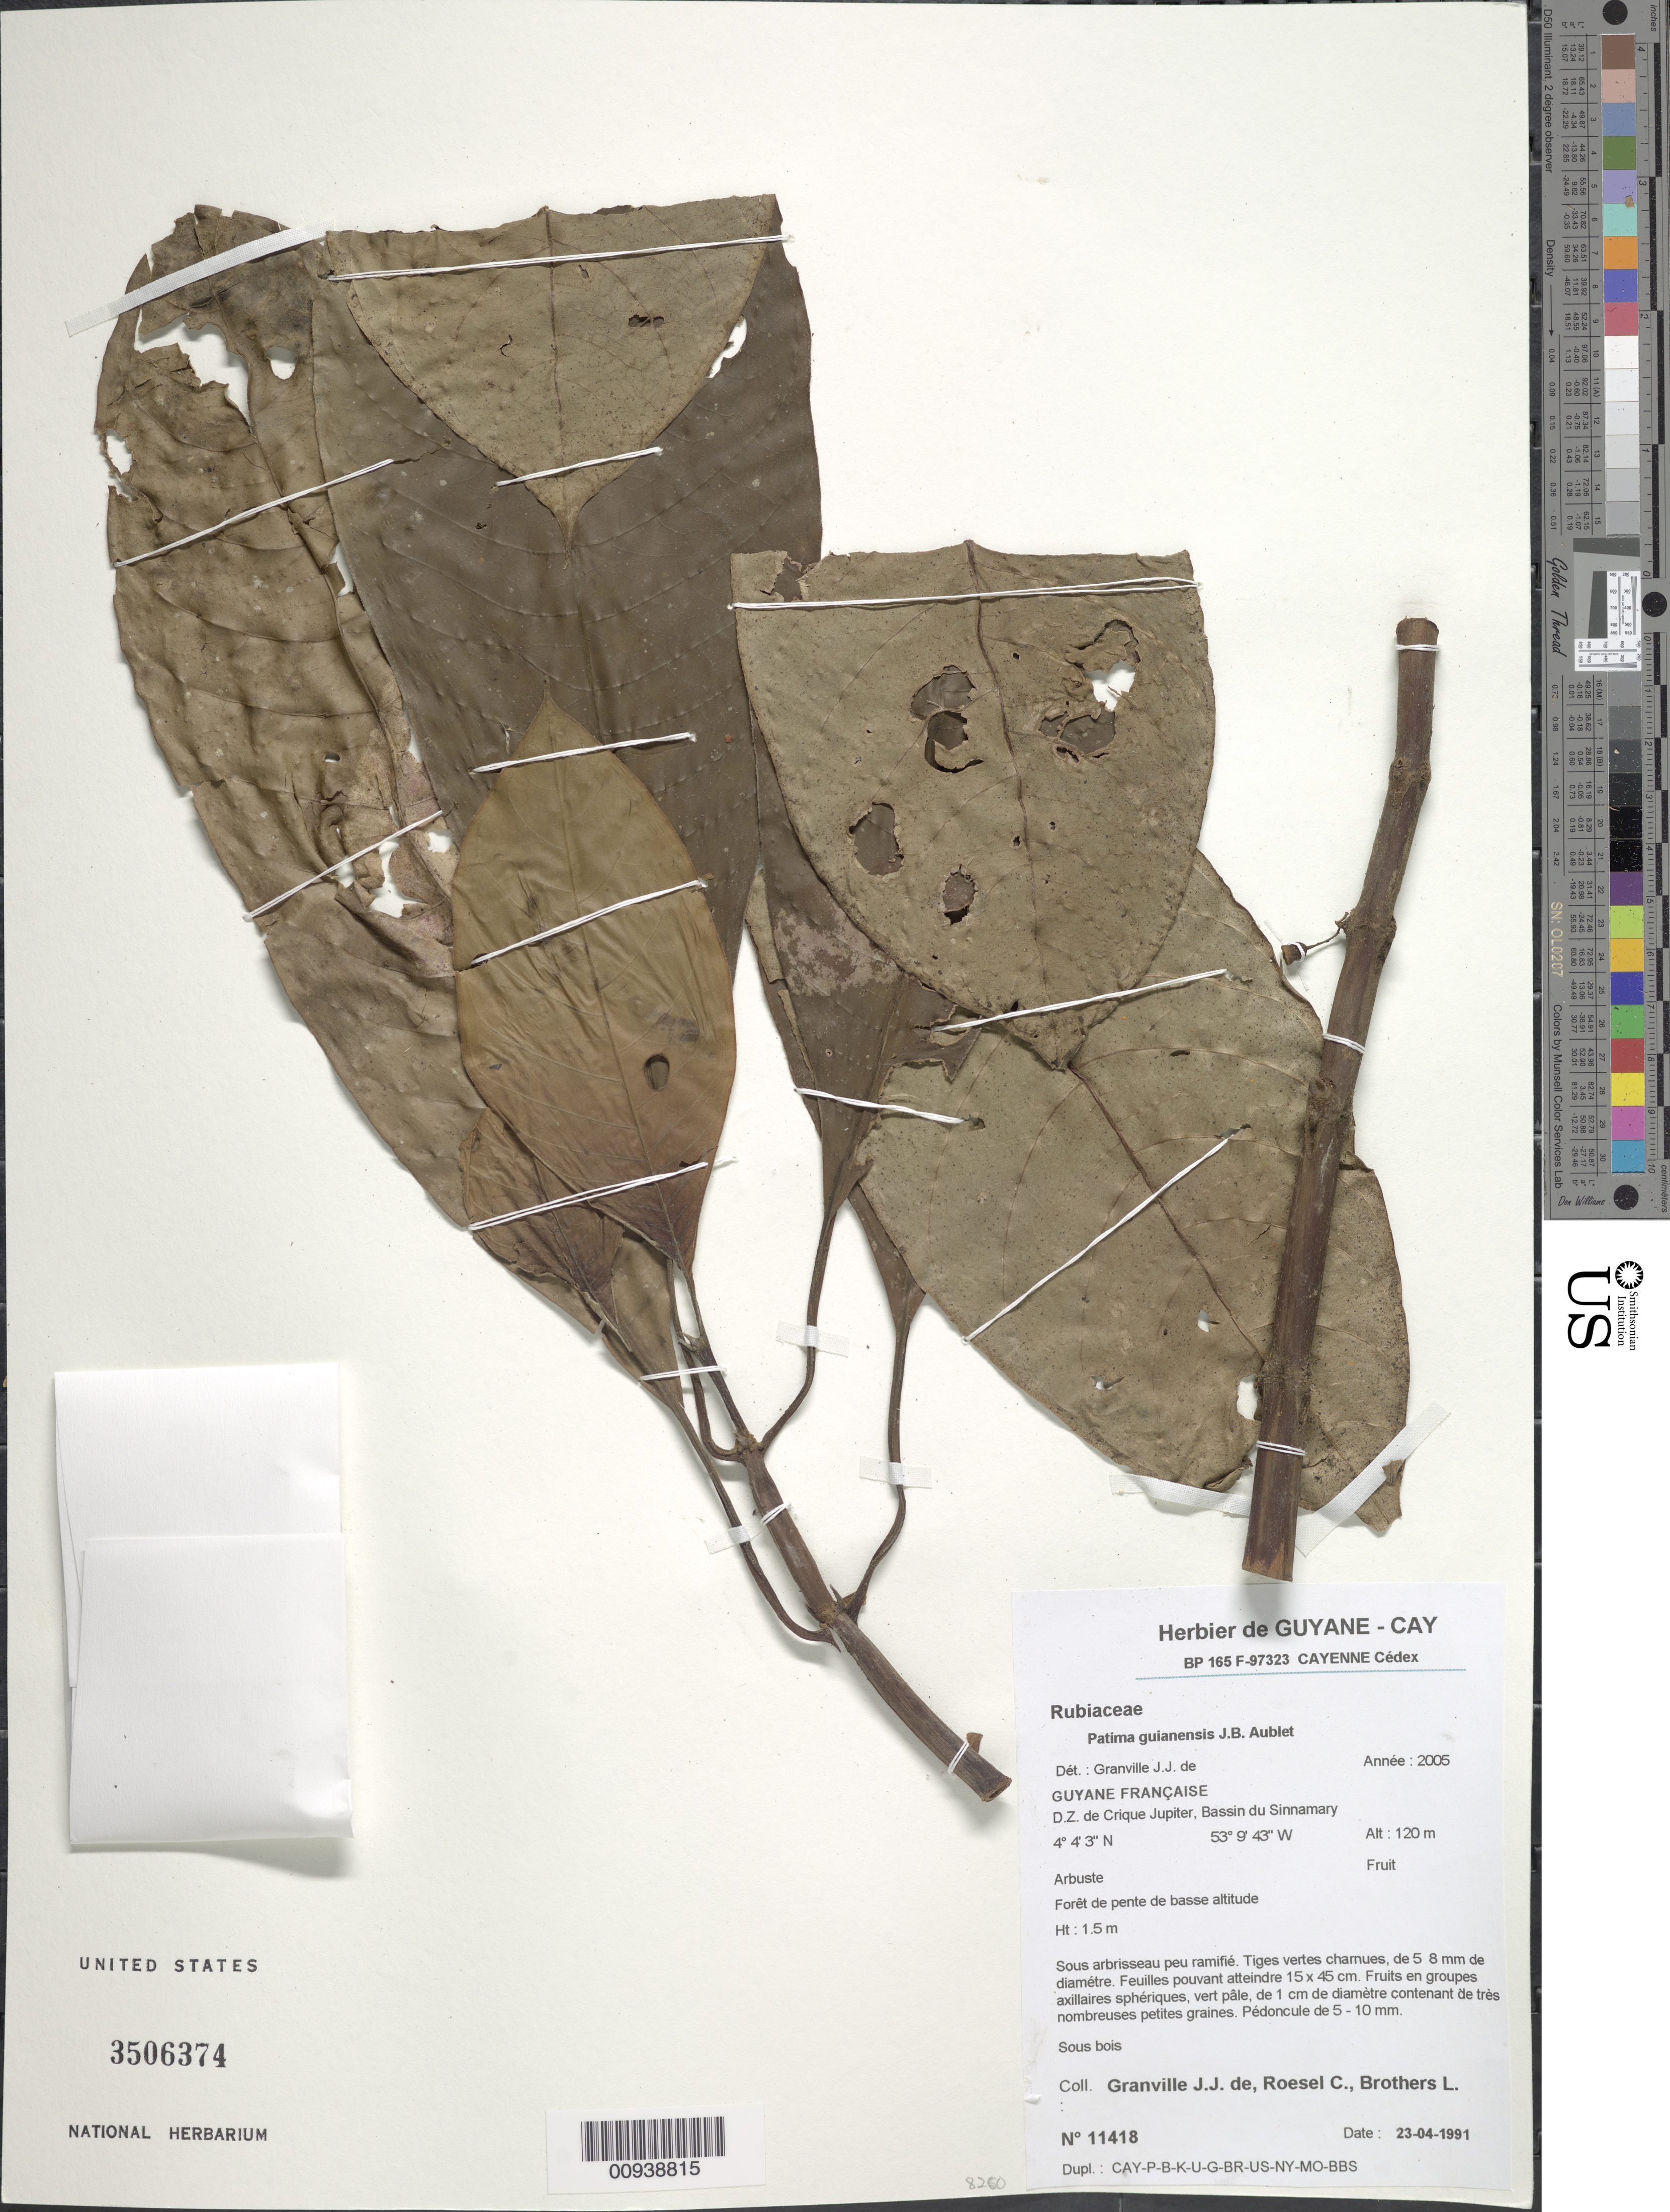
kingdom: Plantae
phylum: Tracheophyta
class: Magnoliopsida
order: Gentianales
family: Rubiaceae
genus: Patima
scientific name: Patima guianensis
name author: Aubl.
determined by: Granville, J. J. de, (CAY), Institut de Recherche pour le Developpement (IRD) (FRENCH GUIANA)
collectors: J.-J. de Granville, C. S. Roesel & L. Brothers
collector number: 11418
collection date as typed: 23-Apr-91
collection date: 1991-04-23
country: French Guiana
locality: D.Z. de Crique Jupiter, Bassin du Sinnamary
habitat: Forêt de pente de basse altitude; sous bois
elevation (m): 120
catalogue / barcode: US 3506374